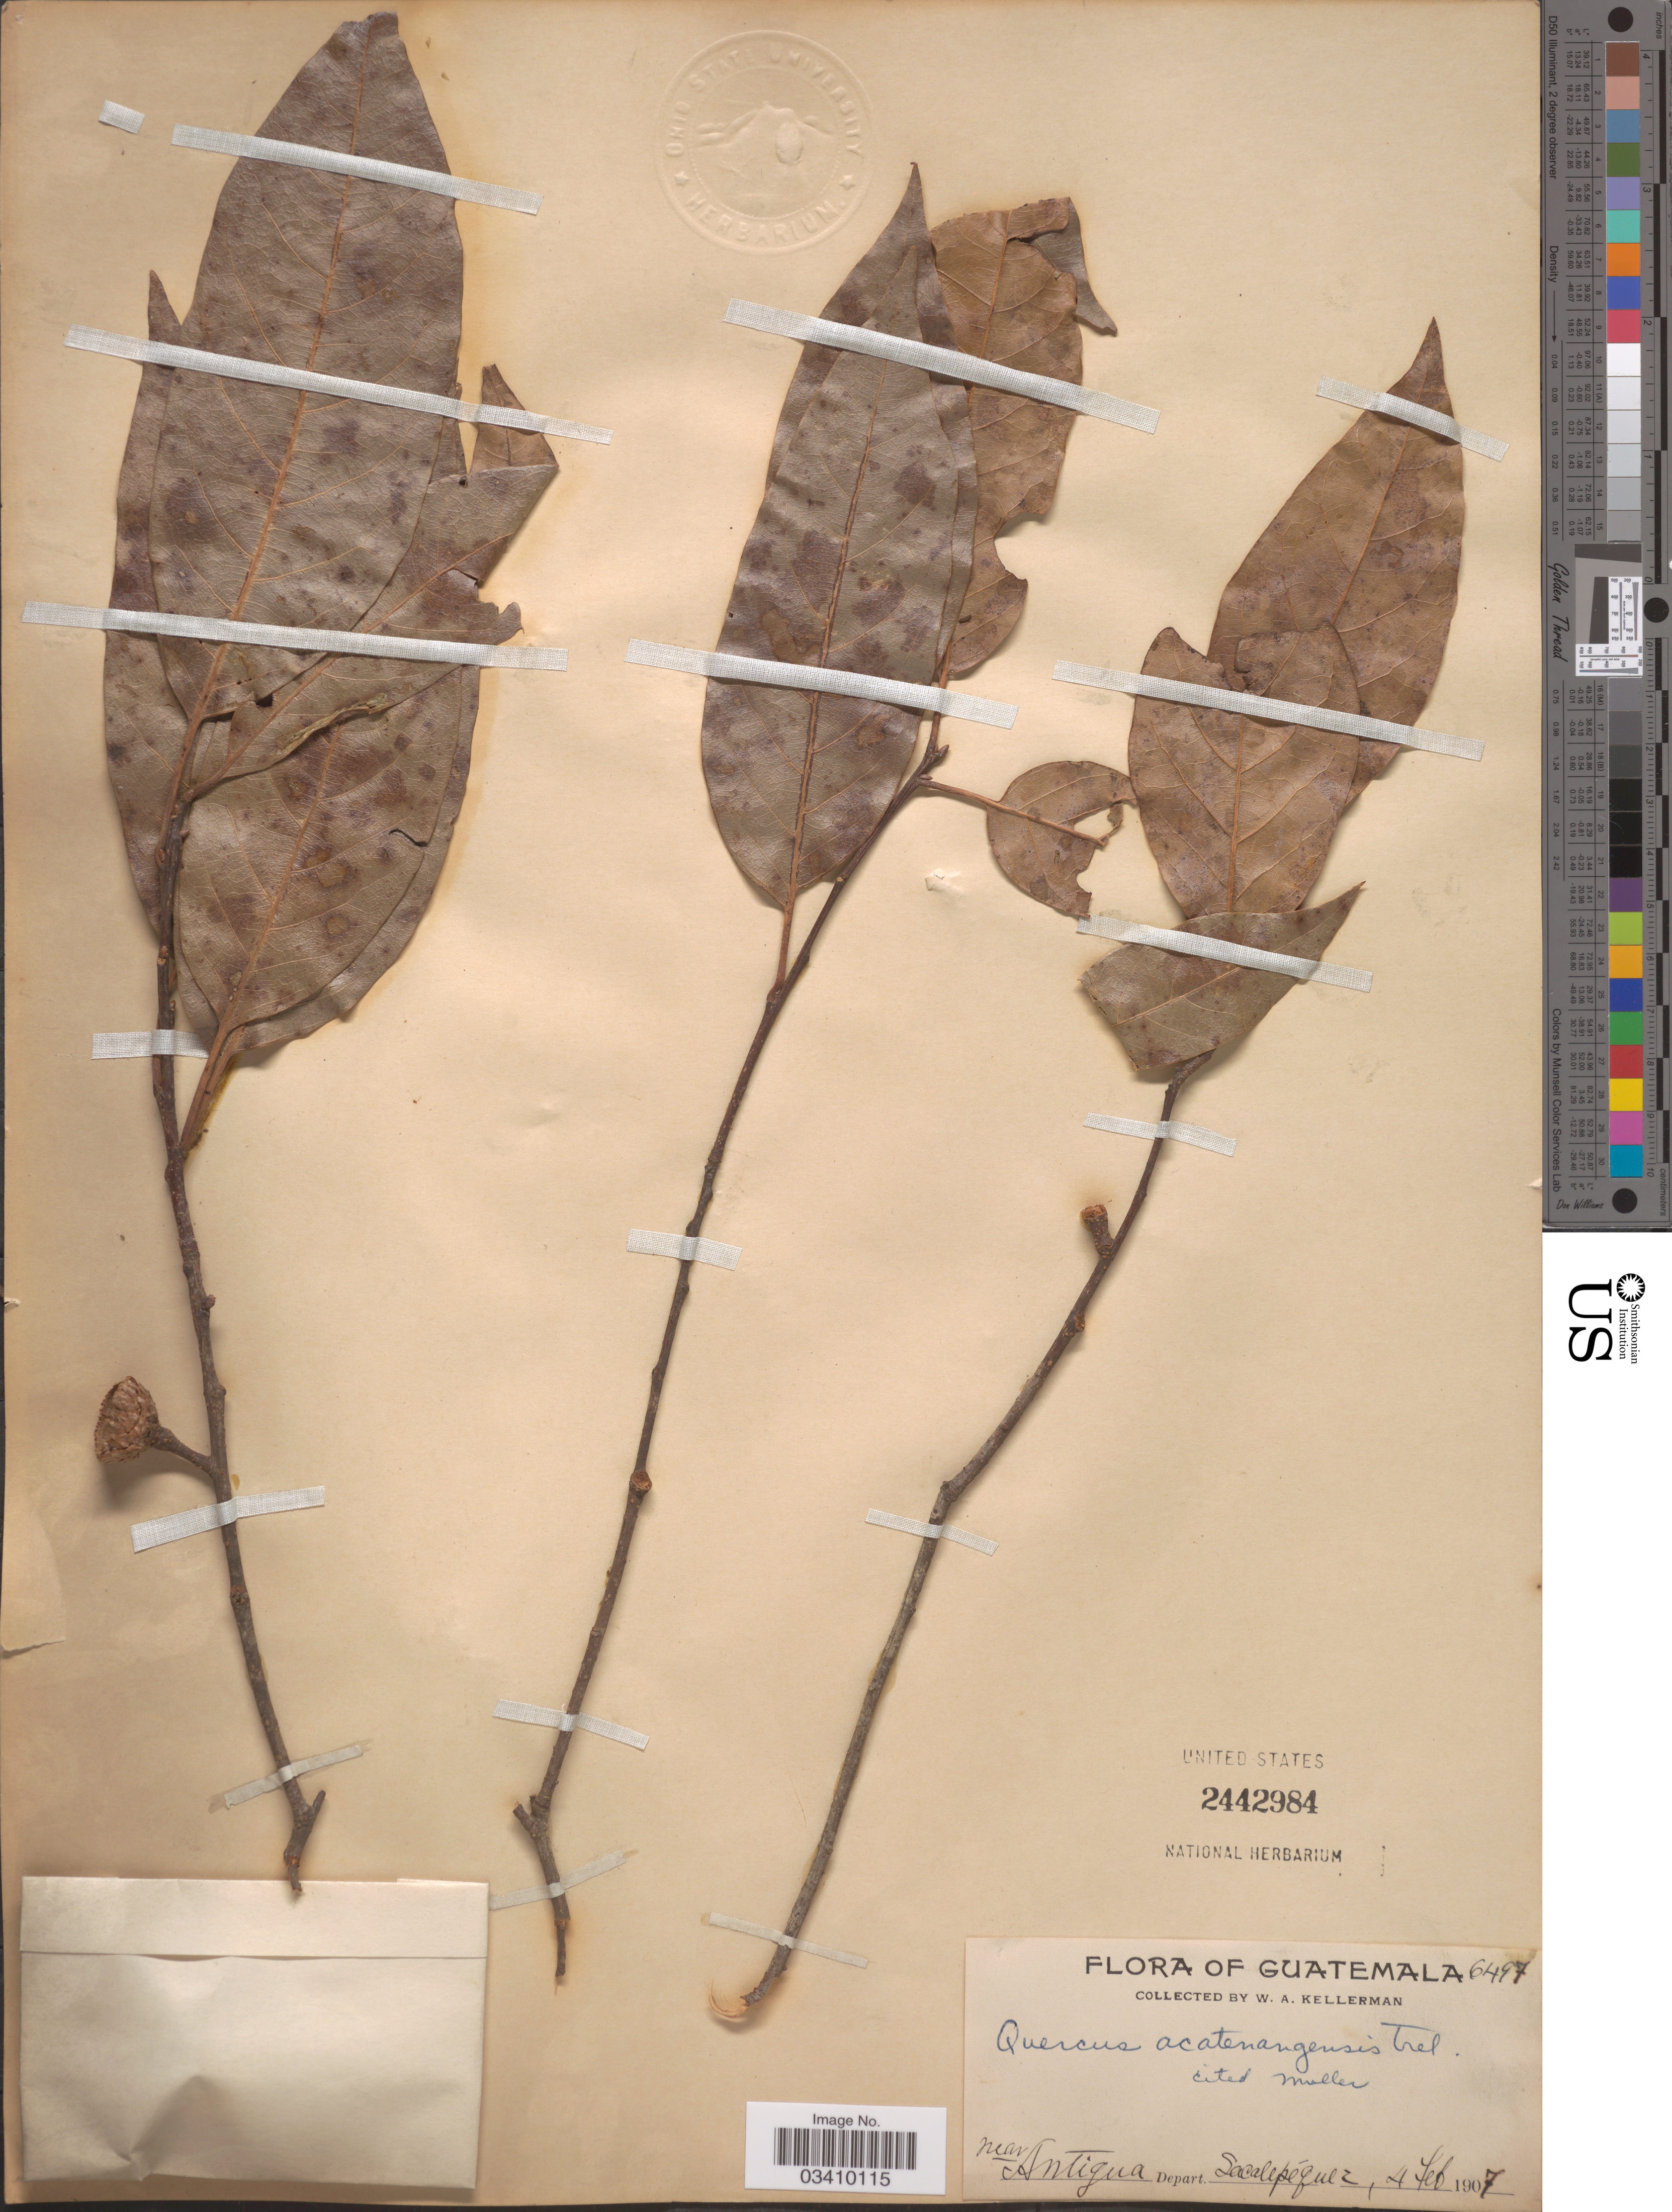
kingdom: Plantae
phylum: Tracheophyta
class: Magnoliopsida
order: Fagales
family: Fagaceae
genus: Quercus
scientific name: Quercus acatenangensis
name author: Trel.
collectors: W. Kellerman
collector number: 6497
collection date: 1907-02-04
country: Guatemala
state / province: Sacatepéquez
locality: Near Antigua, Depart. Sacatepéquez.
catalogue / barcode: US 2442984